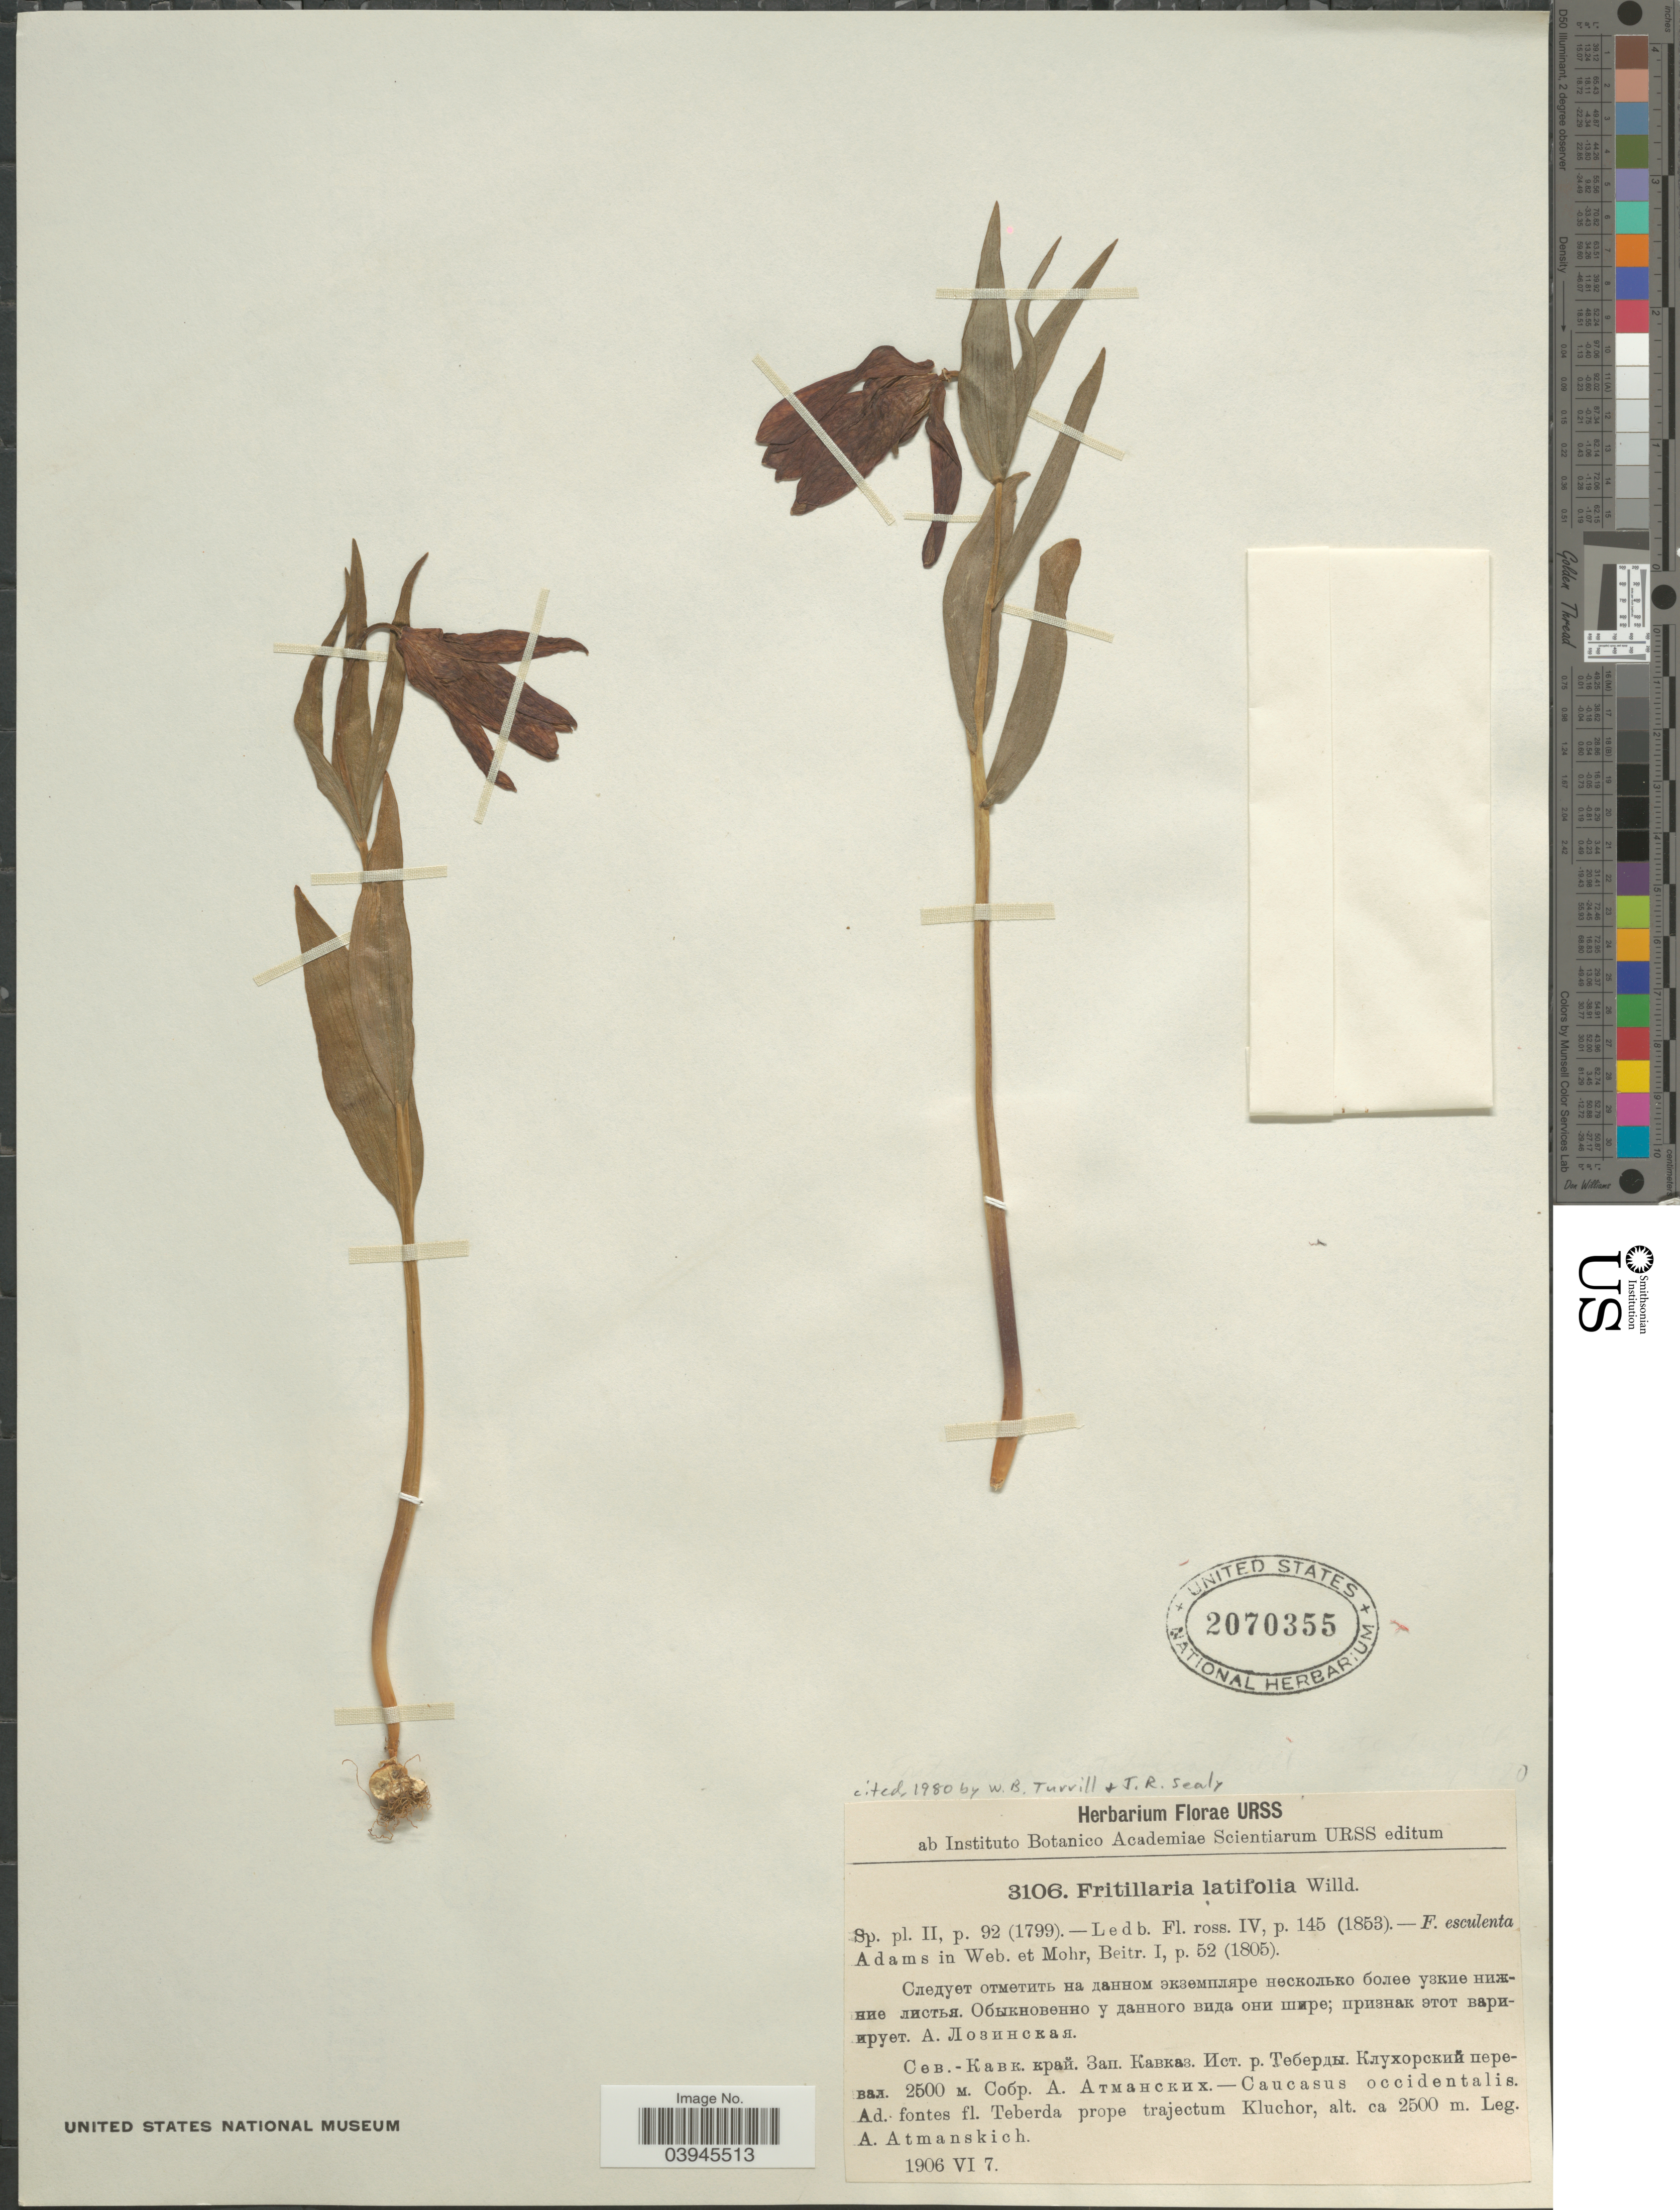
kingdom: Plantae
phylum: Tracheophyta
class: Liliopsida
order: Liliales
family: Liliaceae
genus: Fritillaria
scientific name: Fritillaria latifolia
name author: Willd.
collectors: A. Atmanskich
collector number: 3106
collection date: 1906-06-07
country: Russian Federation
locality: Caucasus occidentalis. Ad. fontes fl. Teberda prope trajectum Kluchor.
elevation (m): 2500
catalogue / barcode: US 2070355